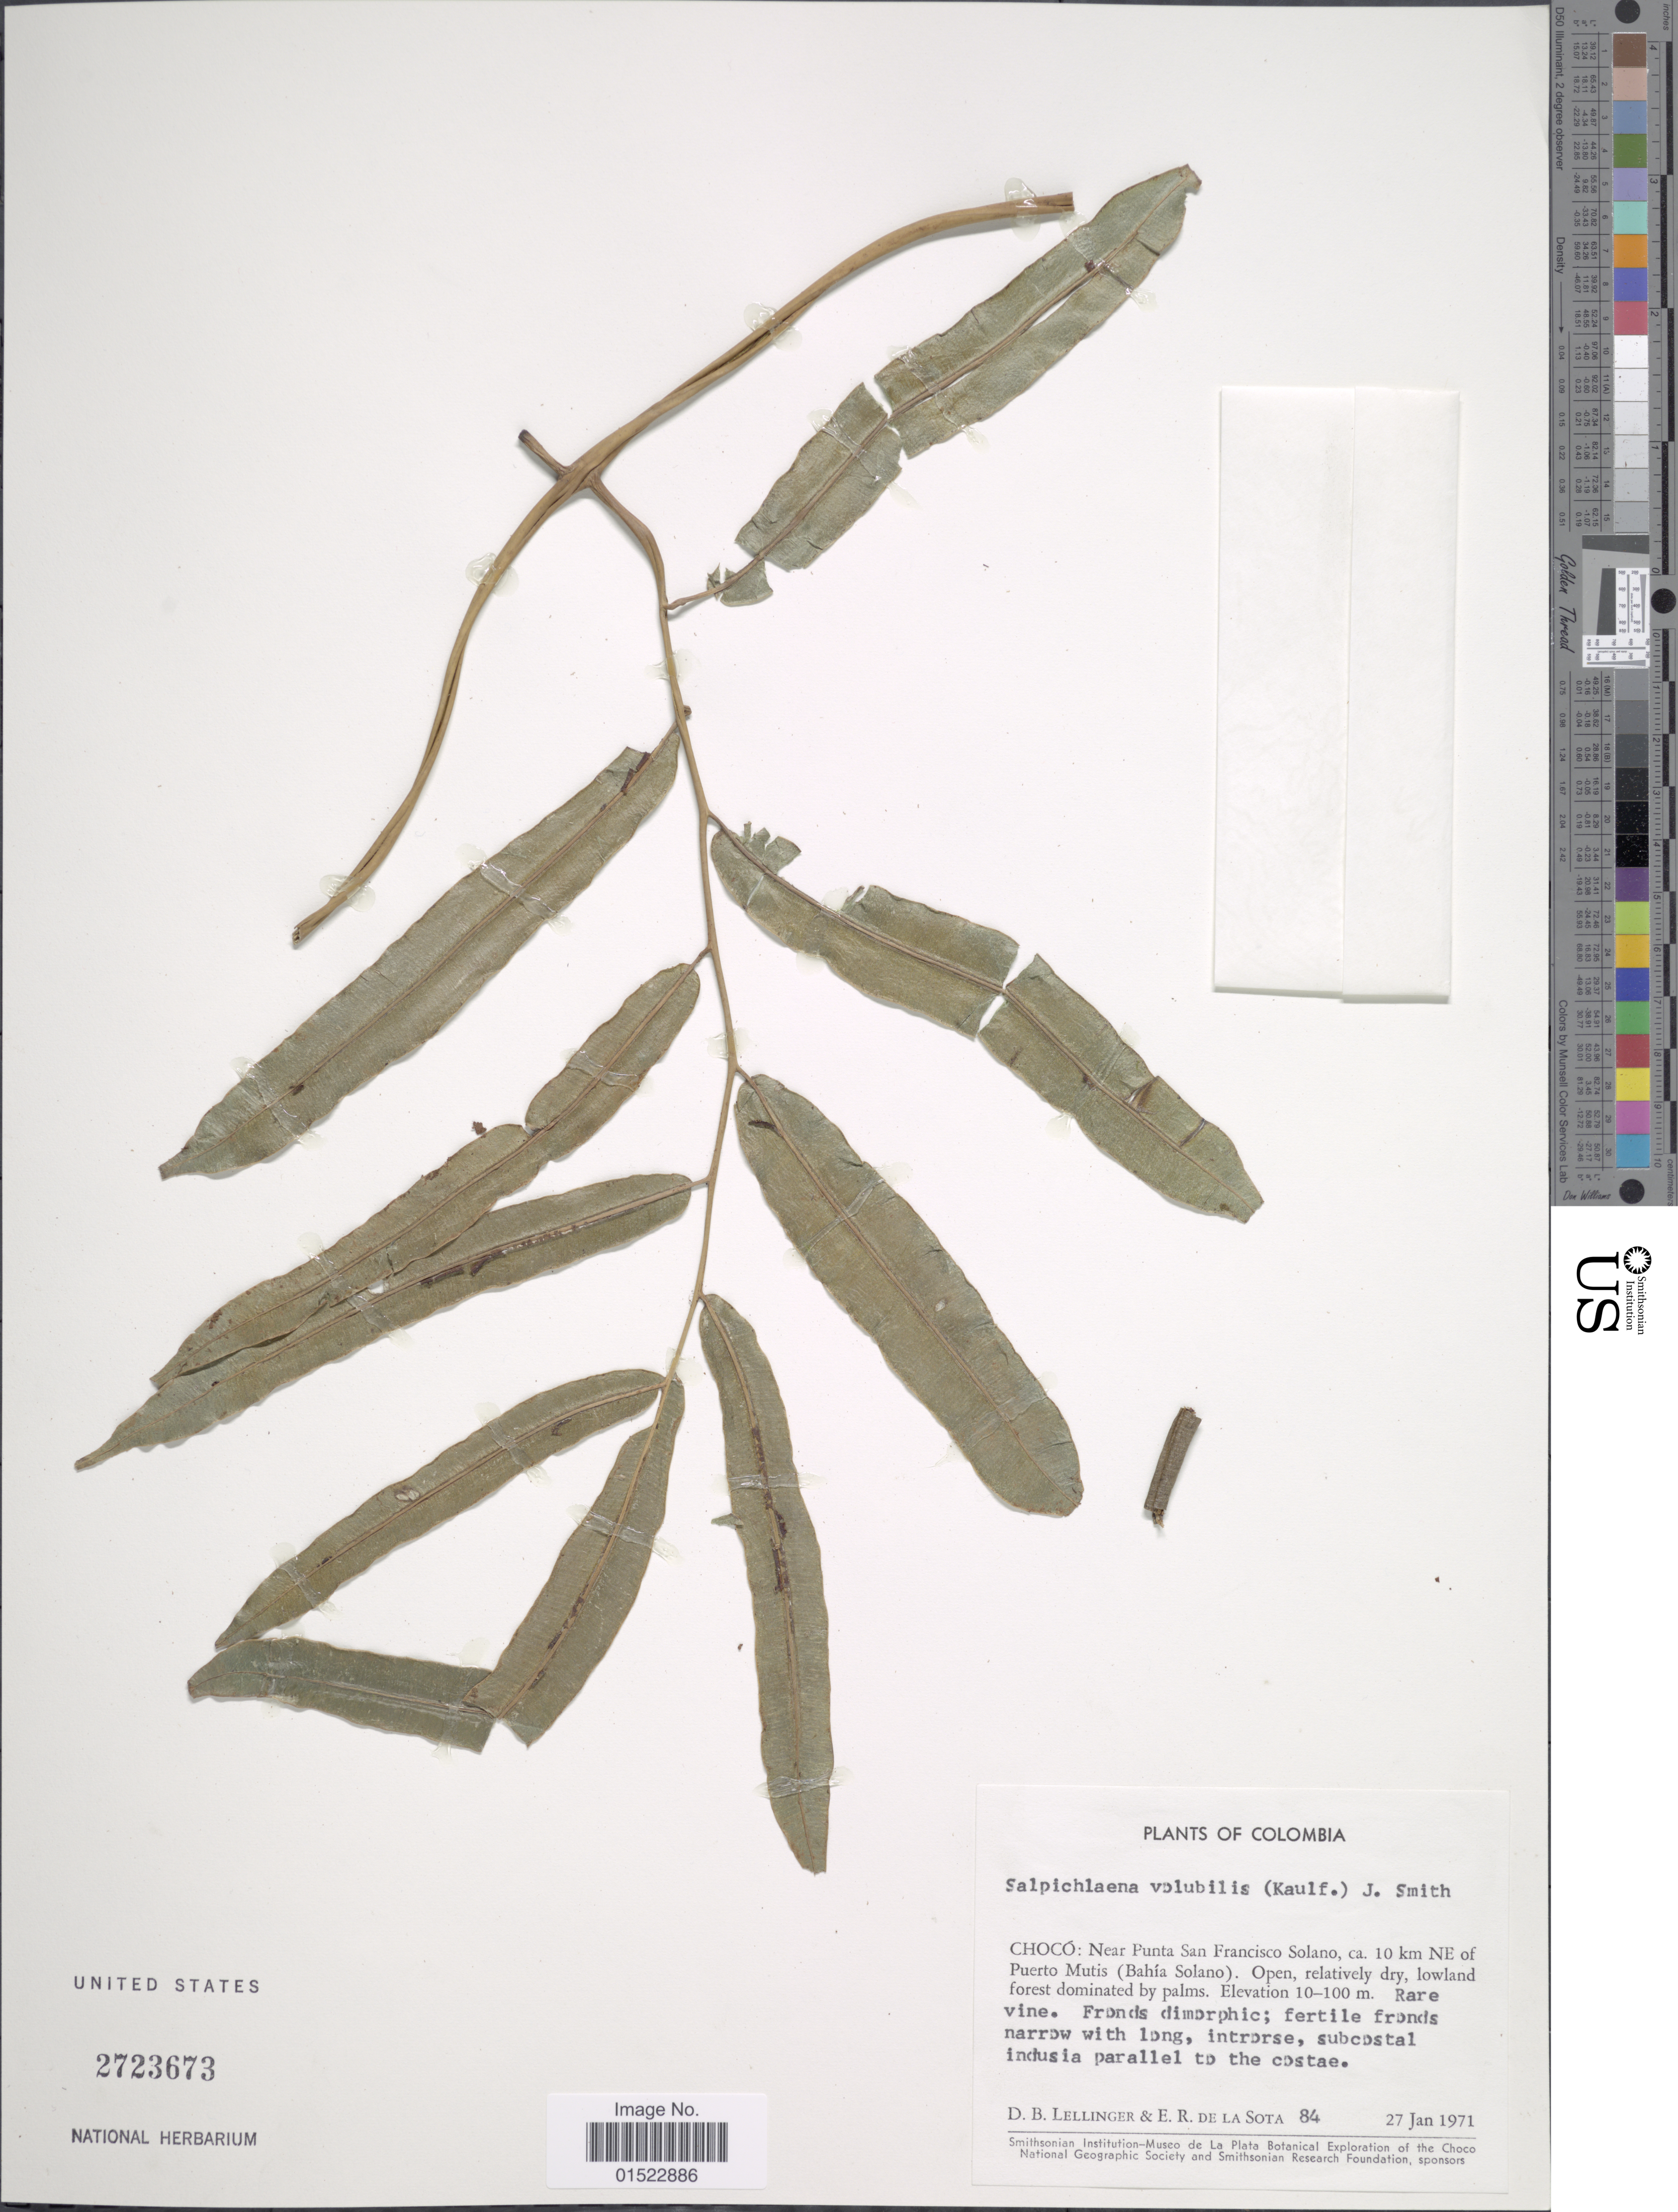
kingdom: Plantae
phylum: Tracheophyta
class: Polypodiopsida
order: Polypodiales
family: Blechnaceae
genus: Salpichlaena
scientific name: Salpichlaena volubilis subsp. volubilis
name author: (Kaulf.) J. Sm.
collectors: D. B. Lellinger & E. R. de la Sota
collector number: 84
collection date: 1971-01-27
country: Colombia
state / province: Chocó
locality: Nar Punta San Francisco Solano, ca. 10 km NE of Puerto Mutis(Bahía Solano)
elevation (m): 10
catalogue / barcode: US 2723673